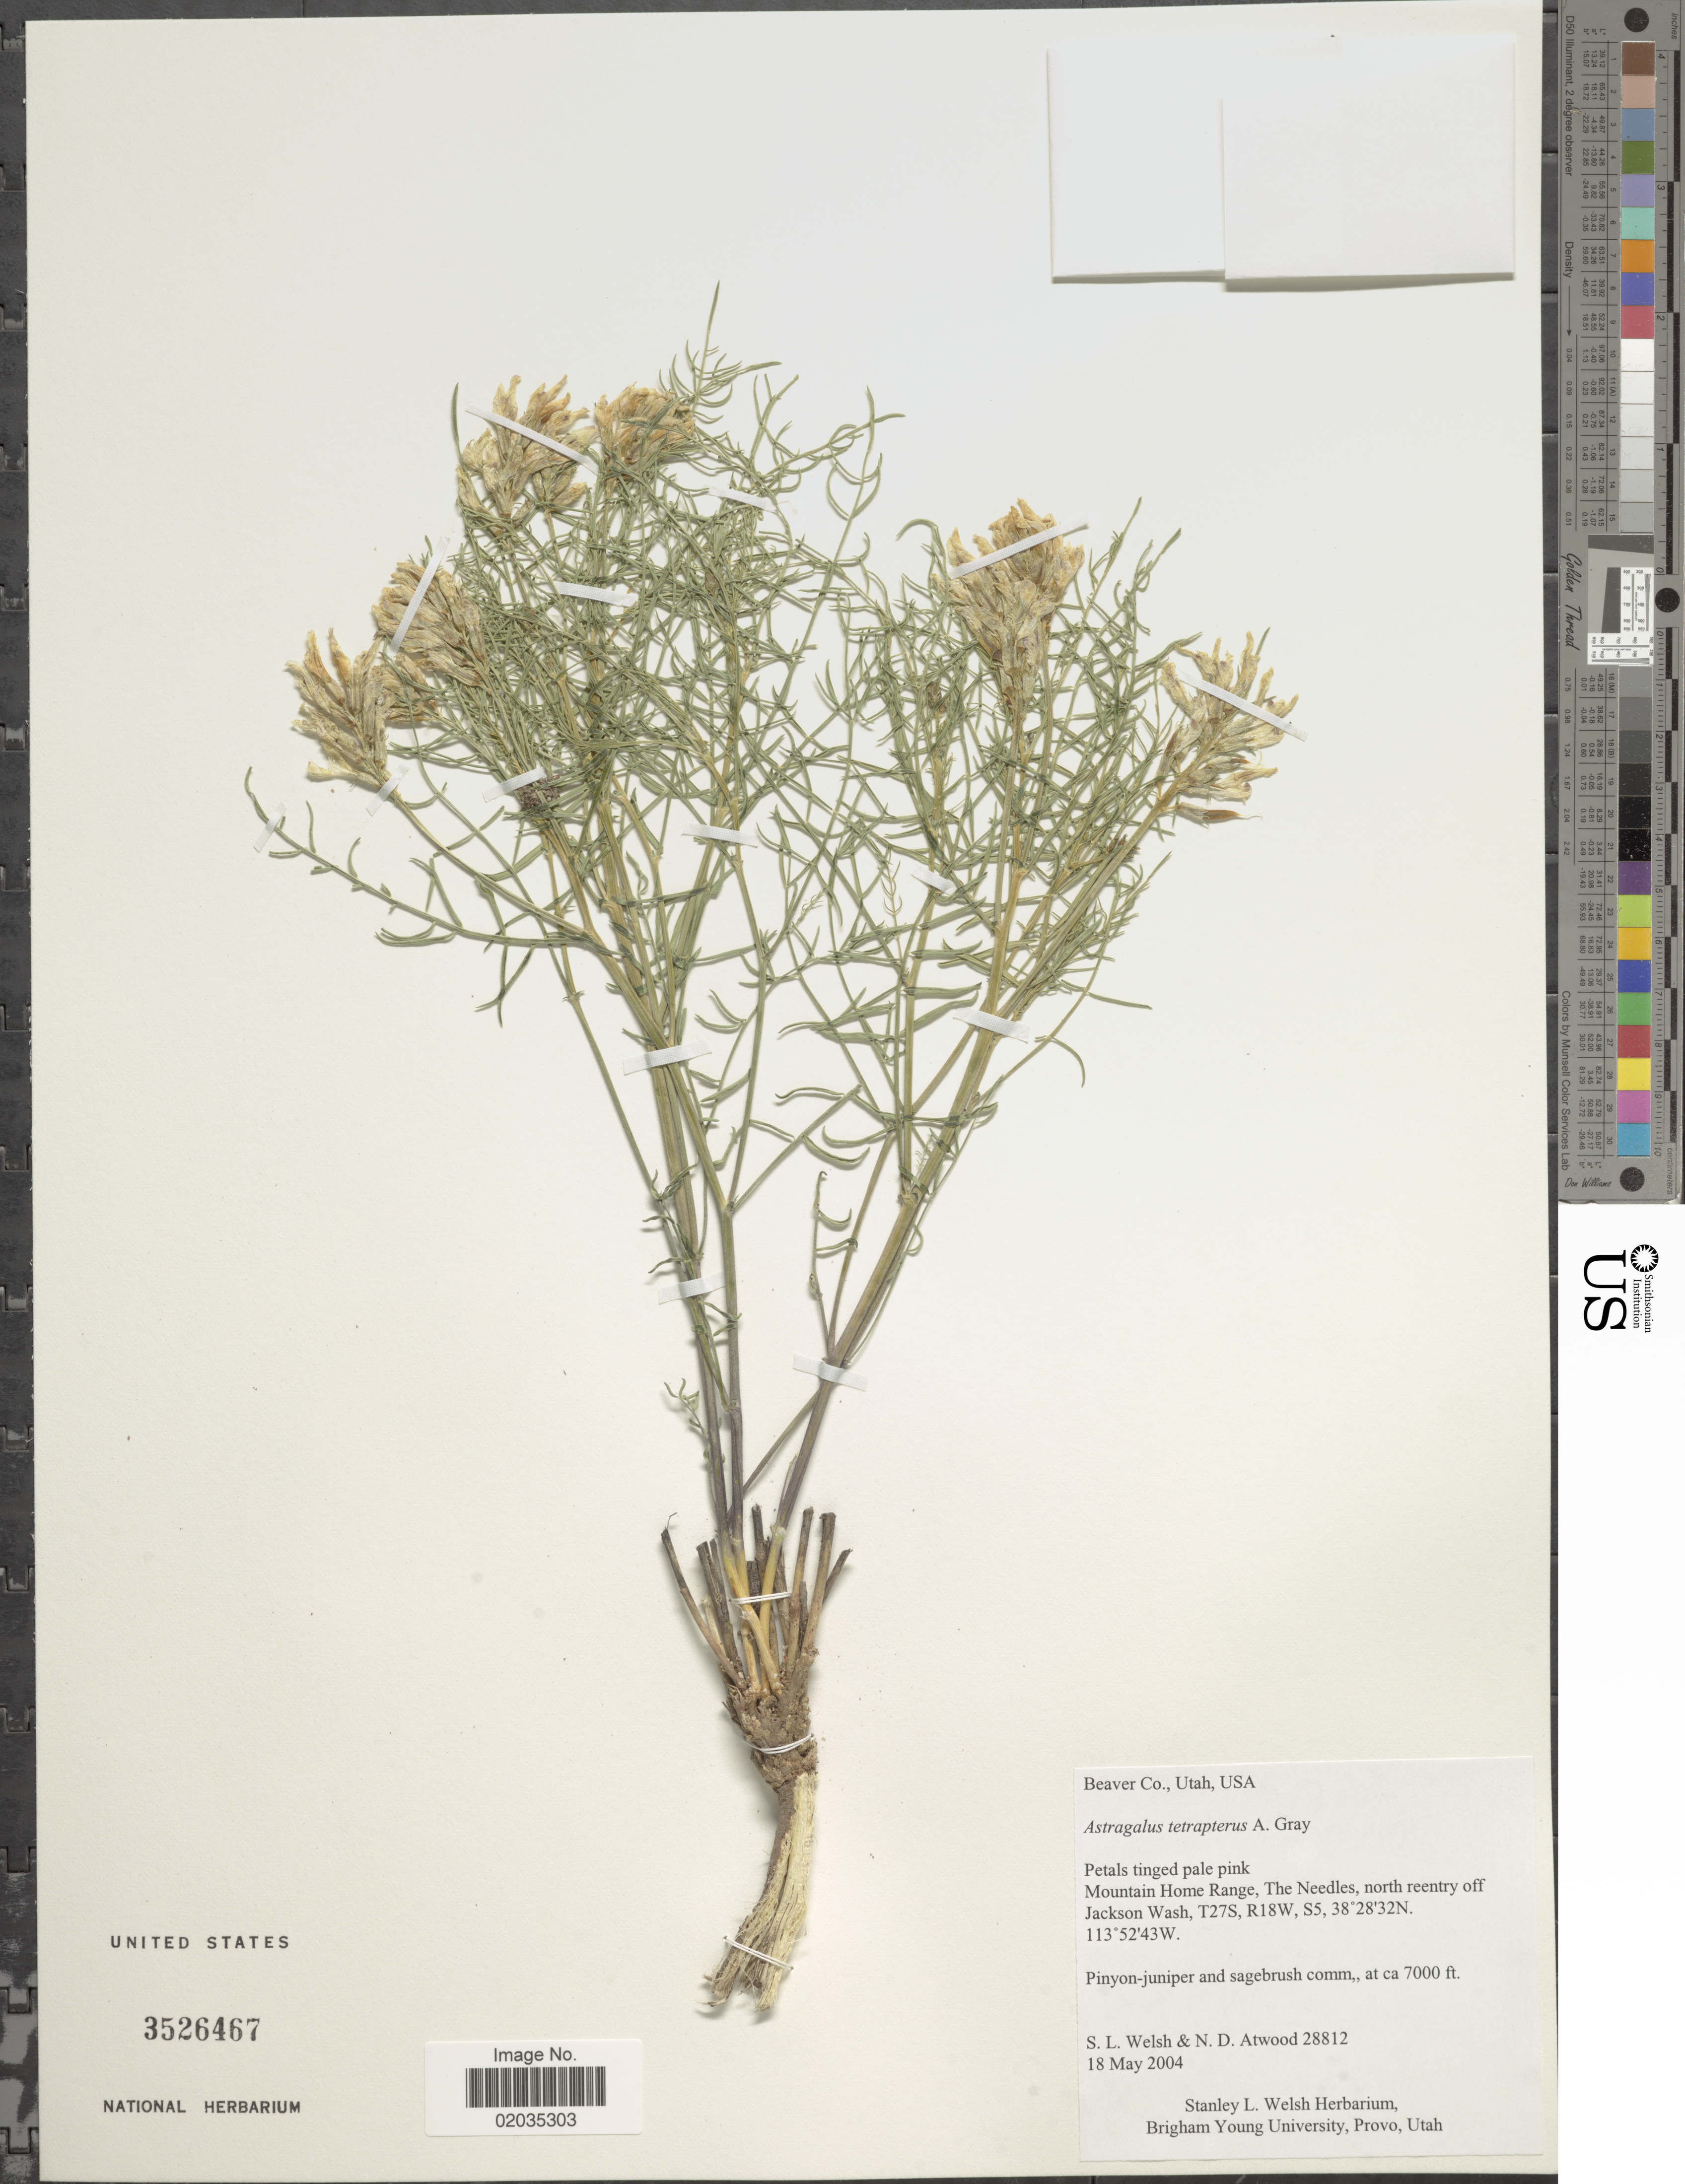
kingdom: Plantae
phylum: Tracheophyta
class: Magnoliopsida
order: Fabales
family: Fabaceae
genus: Astragalus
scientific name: Astragalus tetrapterus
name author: A. Gray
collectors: S. Welsh & N. Atwood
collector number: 28812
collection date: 2004-05-18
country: United States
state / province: Utah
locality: Beaver Co. Mountain Home Range, The Needles, north reentry off Jackson Wash, T27S, R18W, S5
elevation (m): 2134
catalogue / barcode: US 3526467